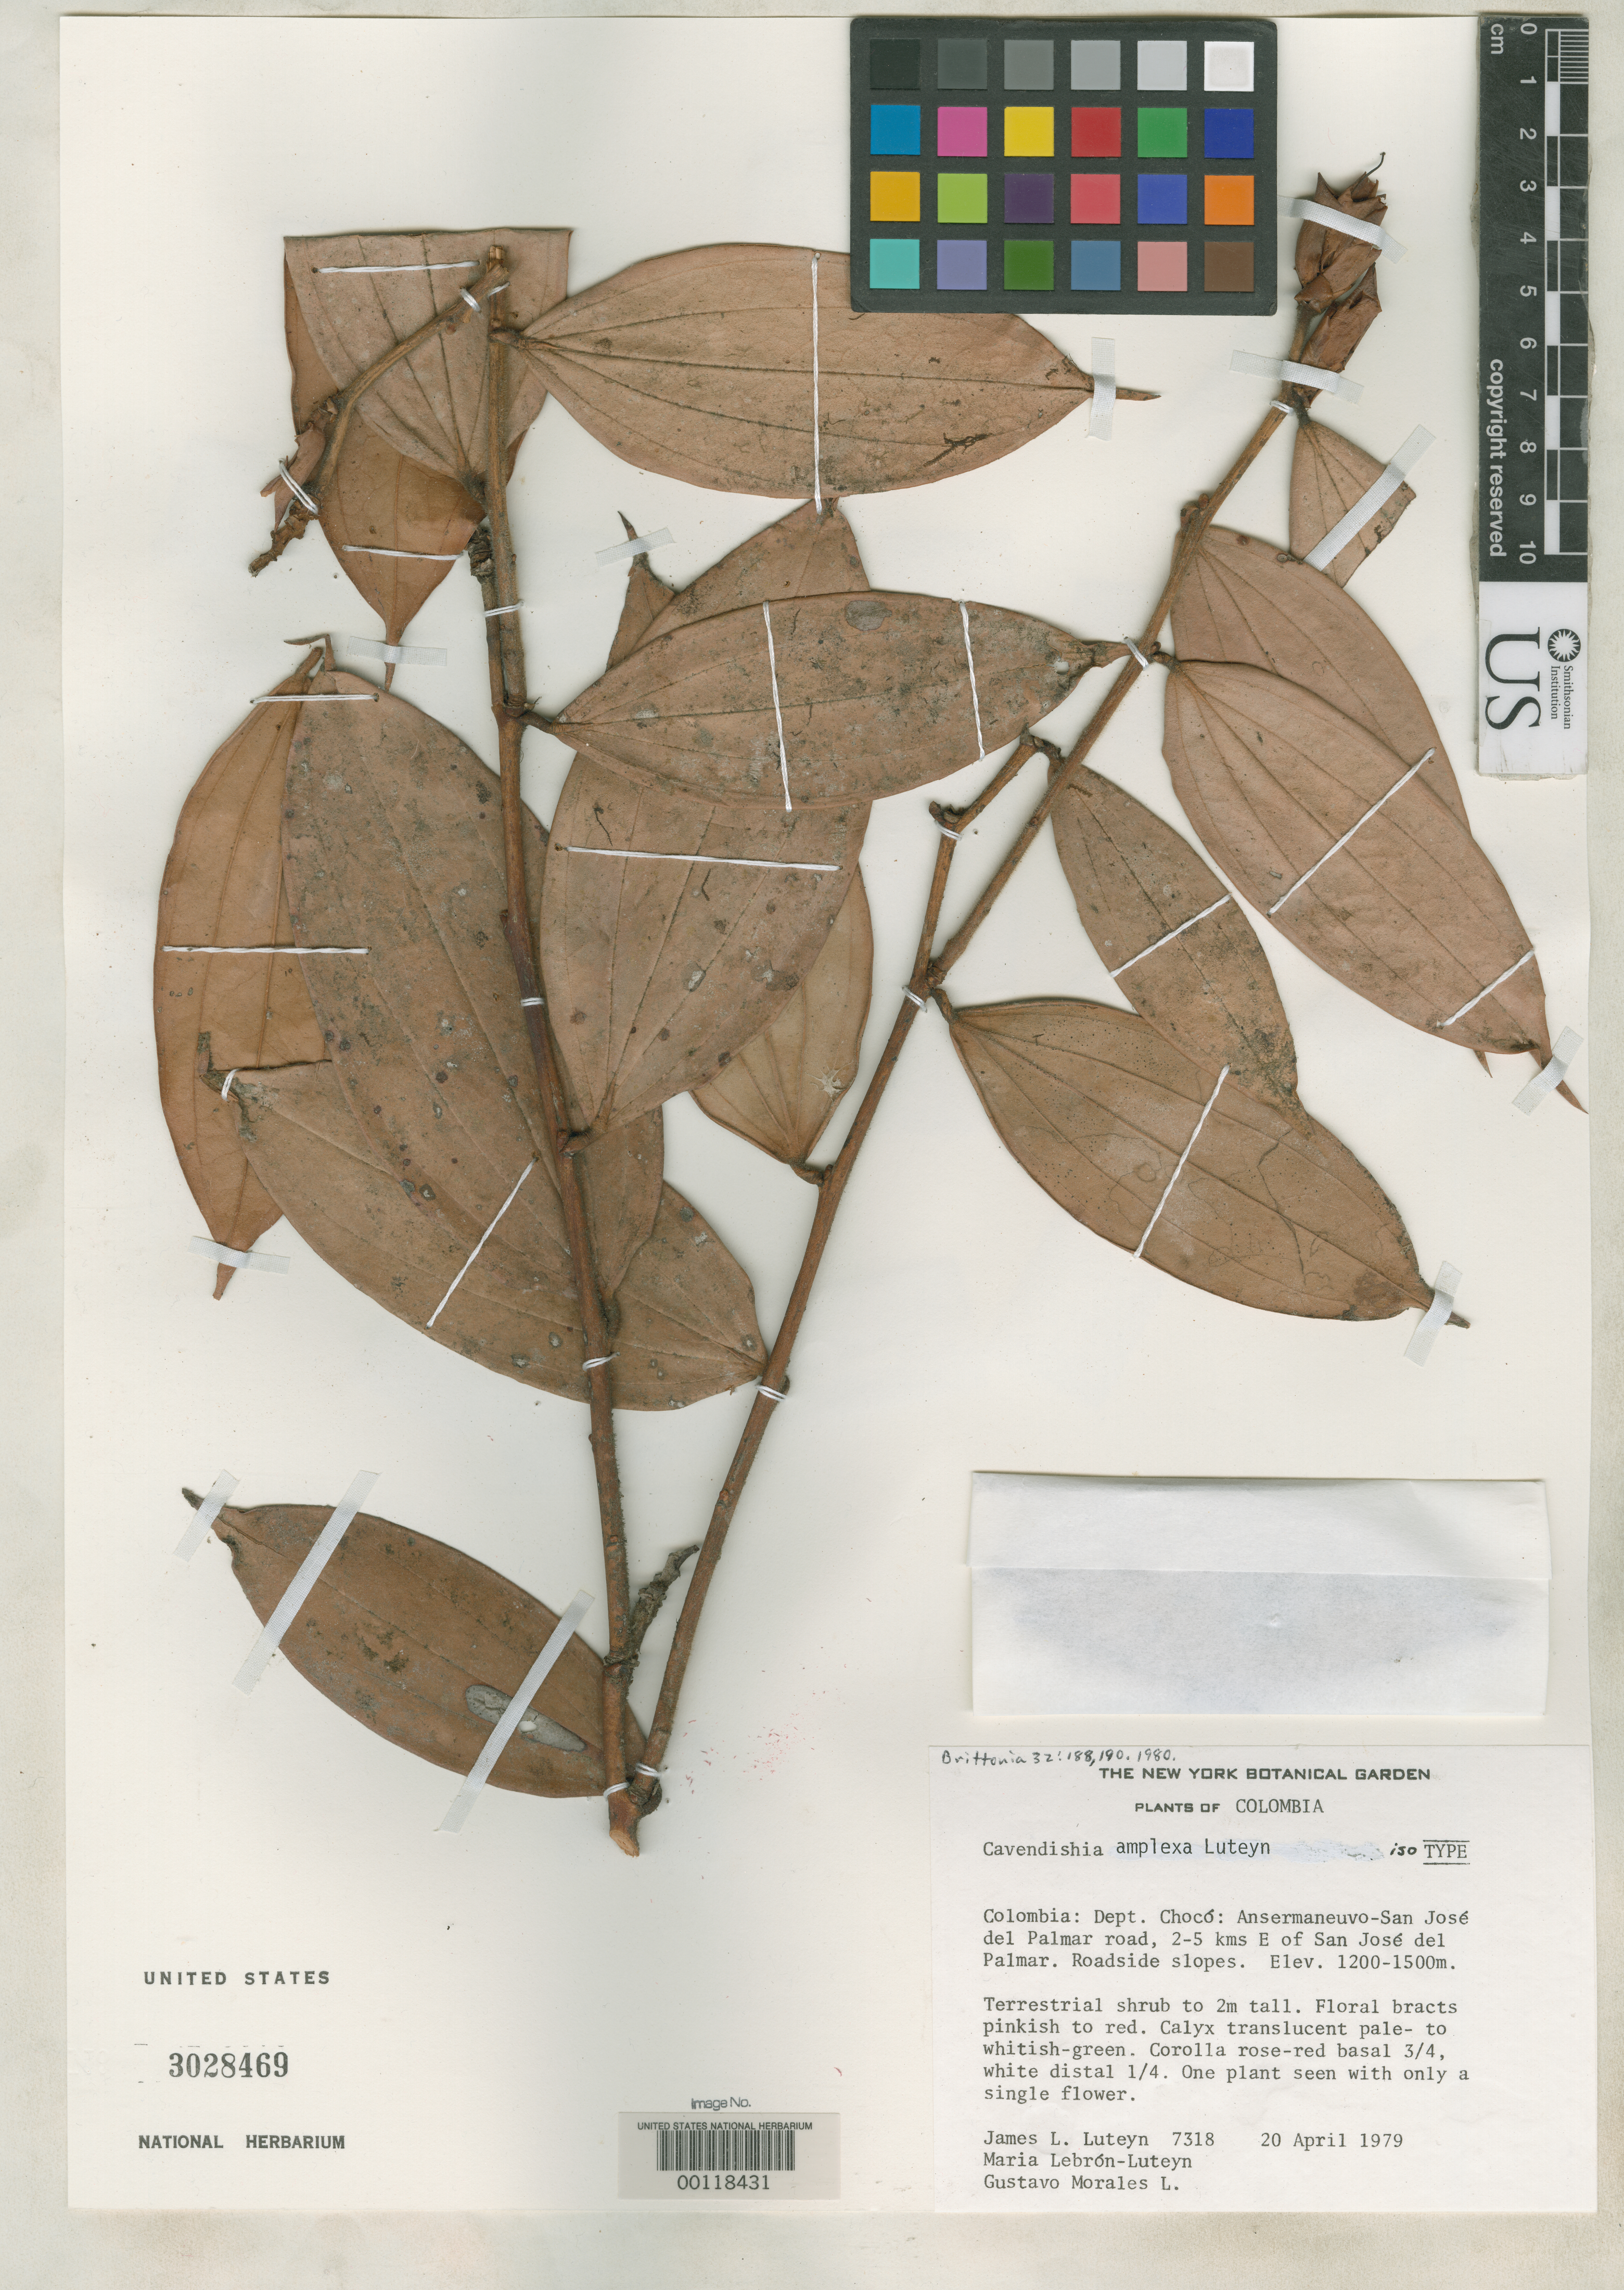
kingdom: Plantae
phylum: Tracheophyta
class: Magnoliopsida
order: Ericales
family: Ericaceae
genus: Cavendishia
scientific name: Cavendishia amplexa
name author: Luteyn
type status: Isotype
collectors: J. L. Luteyn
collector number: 7318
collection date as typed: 20 Apr 1979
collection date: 1979-04-20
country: Colombia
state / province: Chocó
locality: Dept. Chocó: Ansermanuevo-San José del Palmar road, 2-5 kms E of San José del Palmar.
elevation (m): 1200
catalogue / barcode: US 3028469